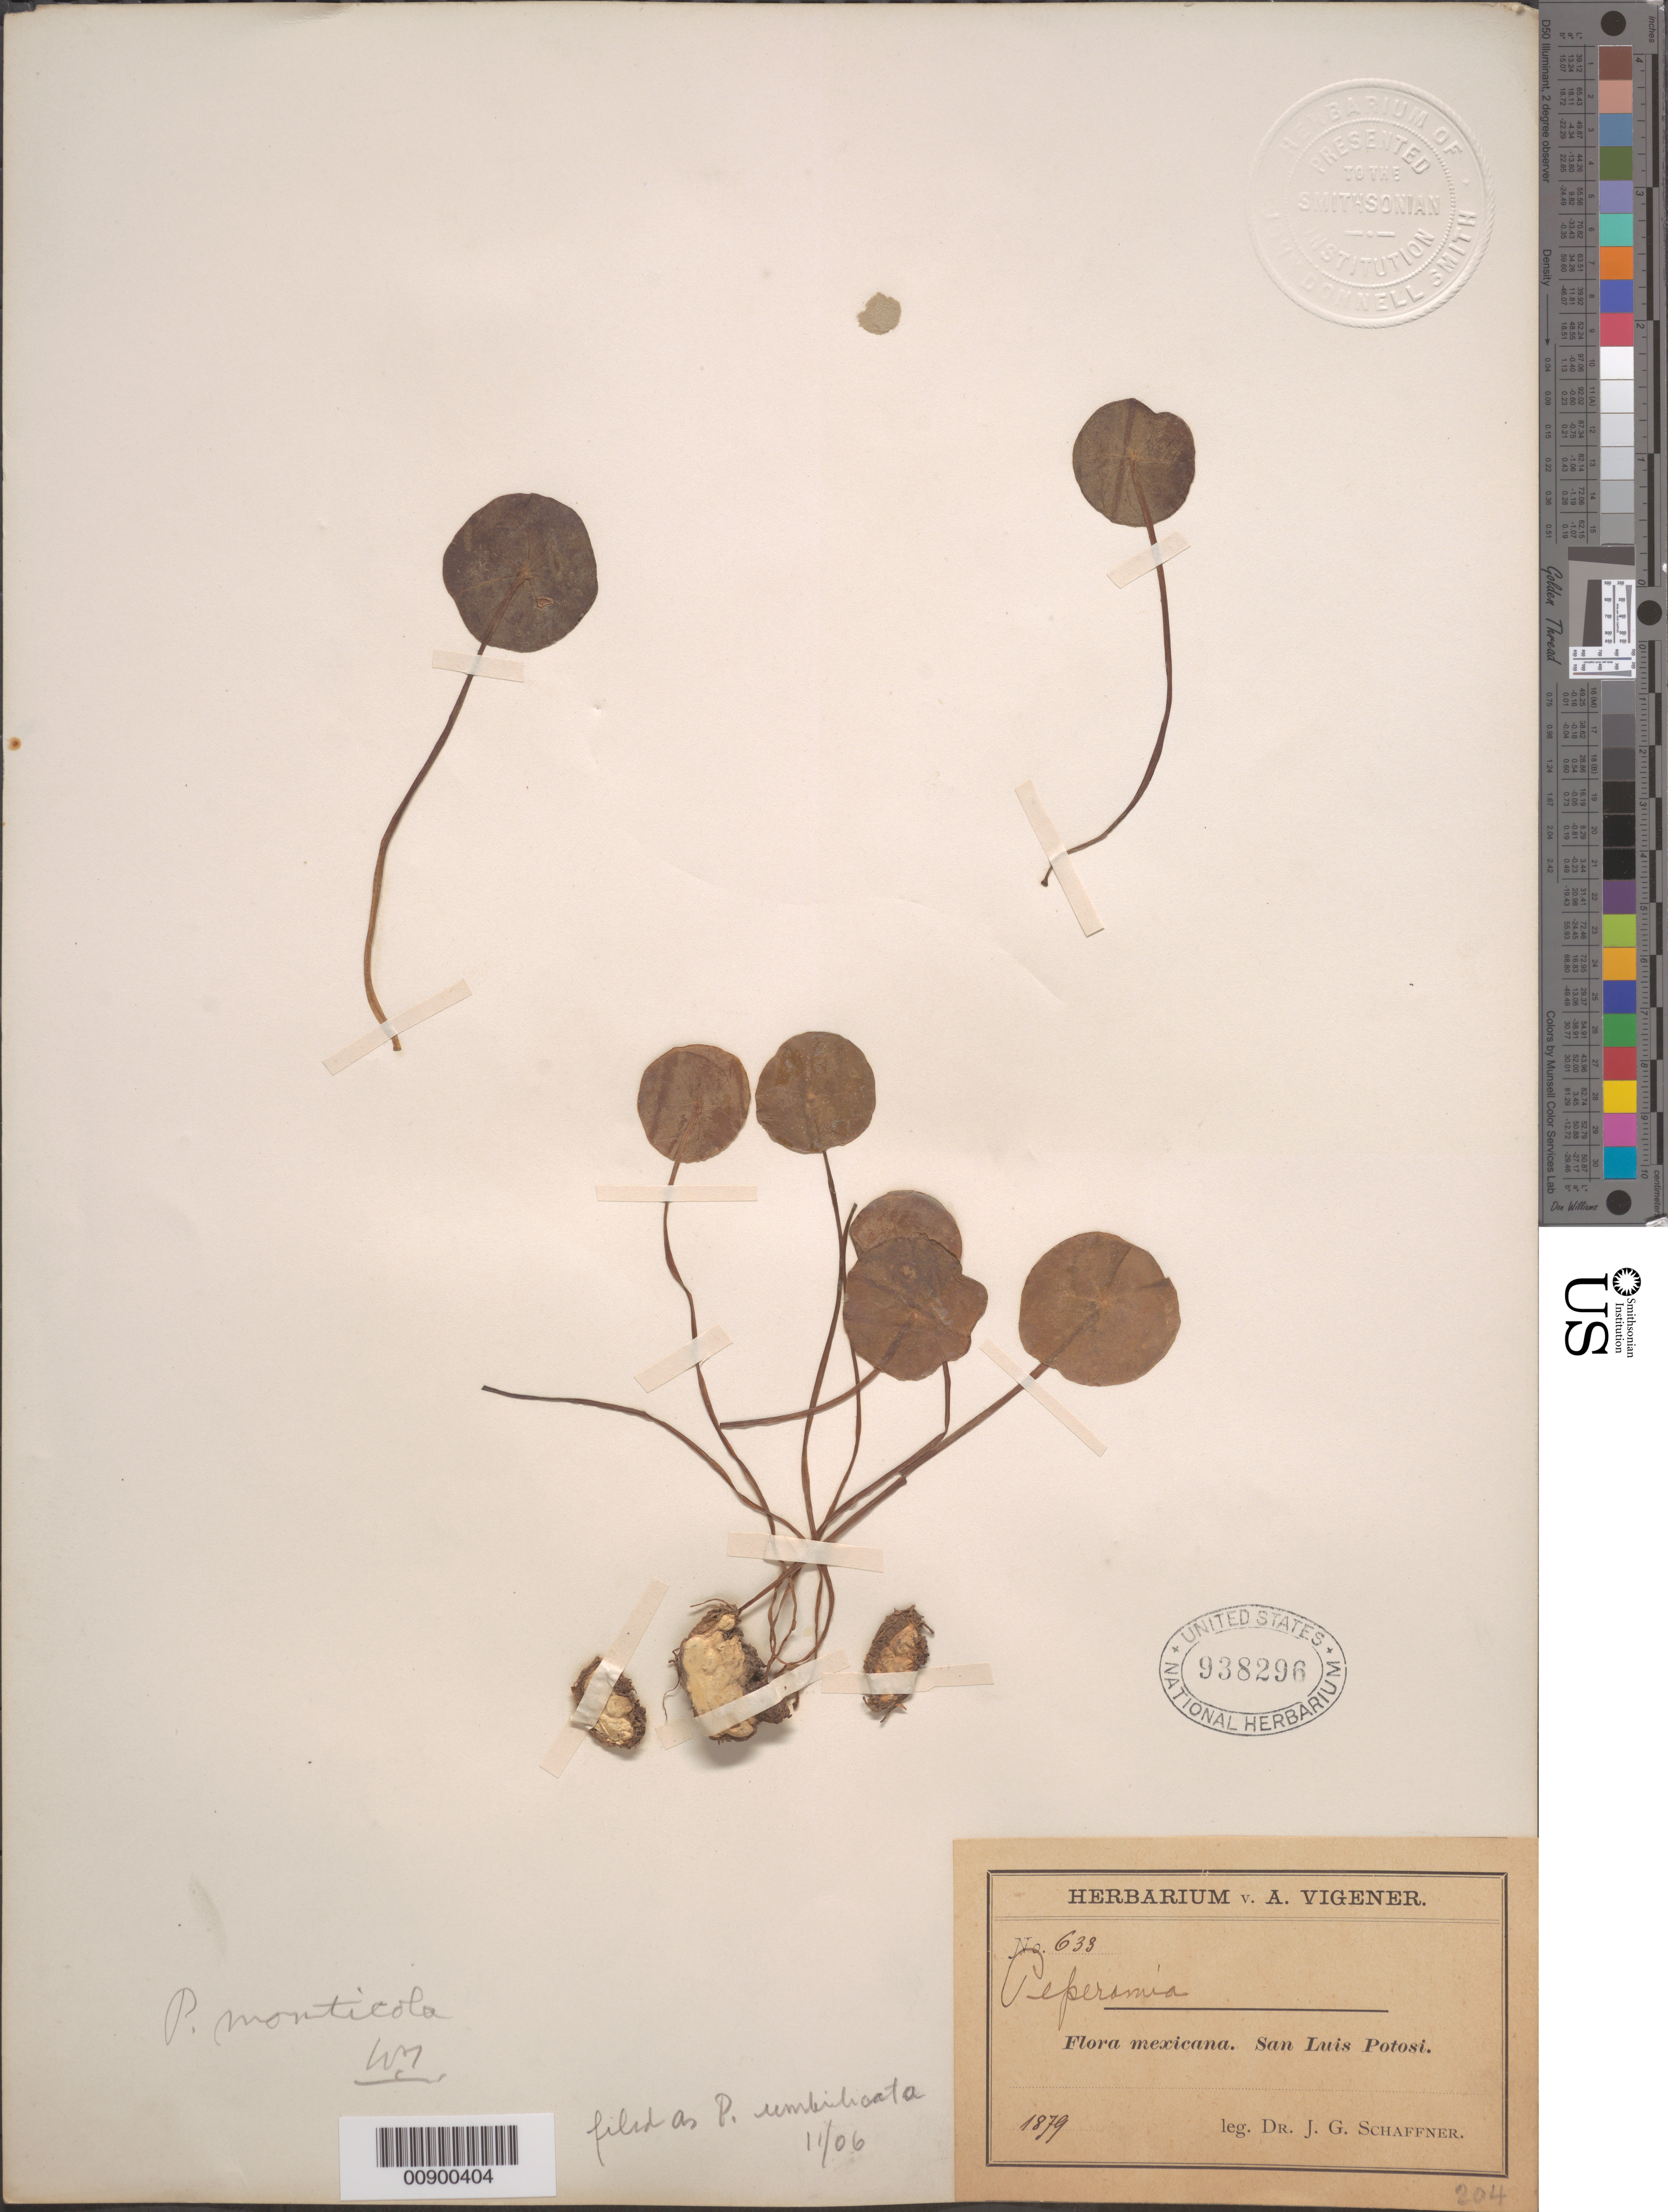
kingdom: Plantae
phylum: Tracheophyta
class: Magnoliopsida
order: Piperales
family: Piperaceae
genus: Peperomia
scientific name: Peperomia umbilicata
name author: Ruiz & Pav.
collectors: J. G. Schaffner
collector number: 633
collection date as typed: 1879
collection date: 1879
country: Mexico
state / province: San Luis Potosí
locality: San Luis Potosí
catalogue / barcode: US 938296